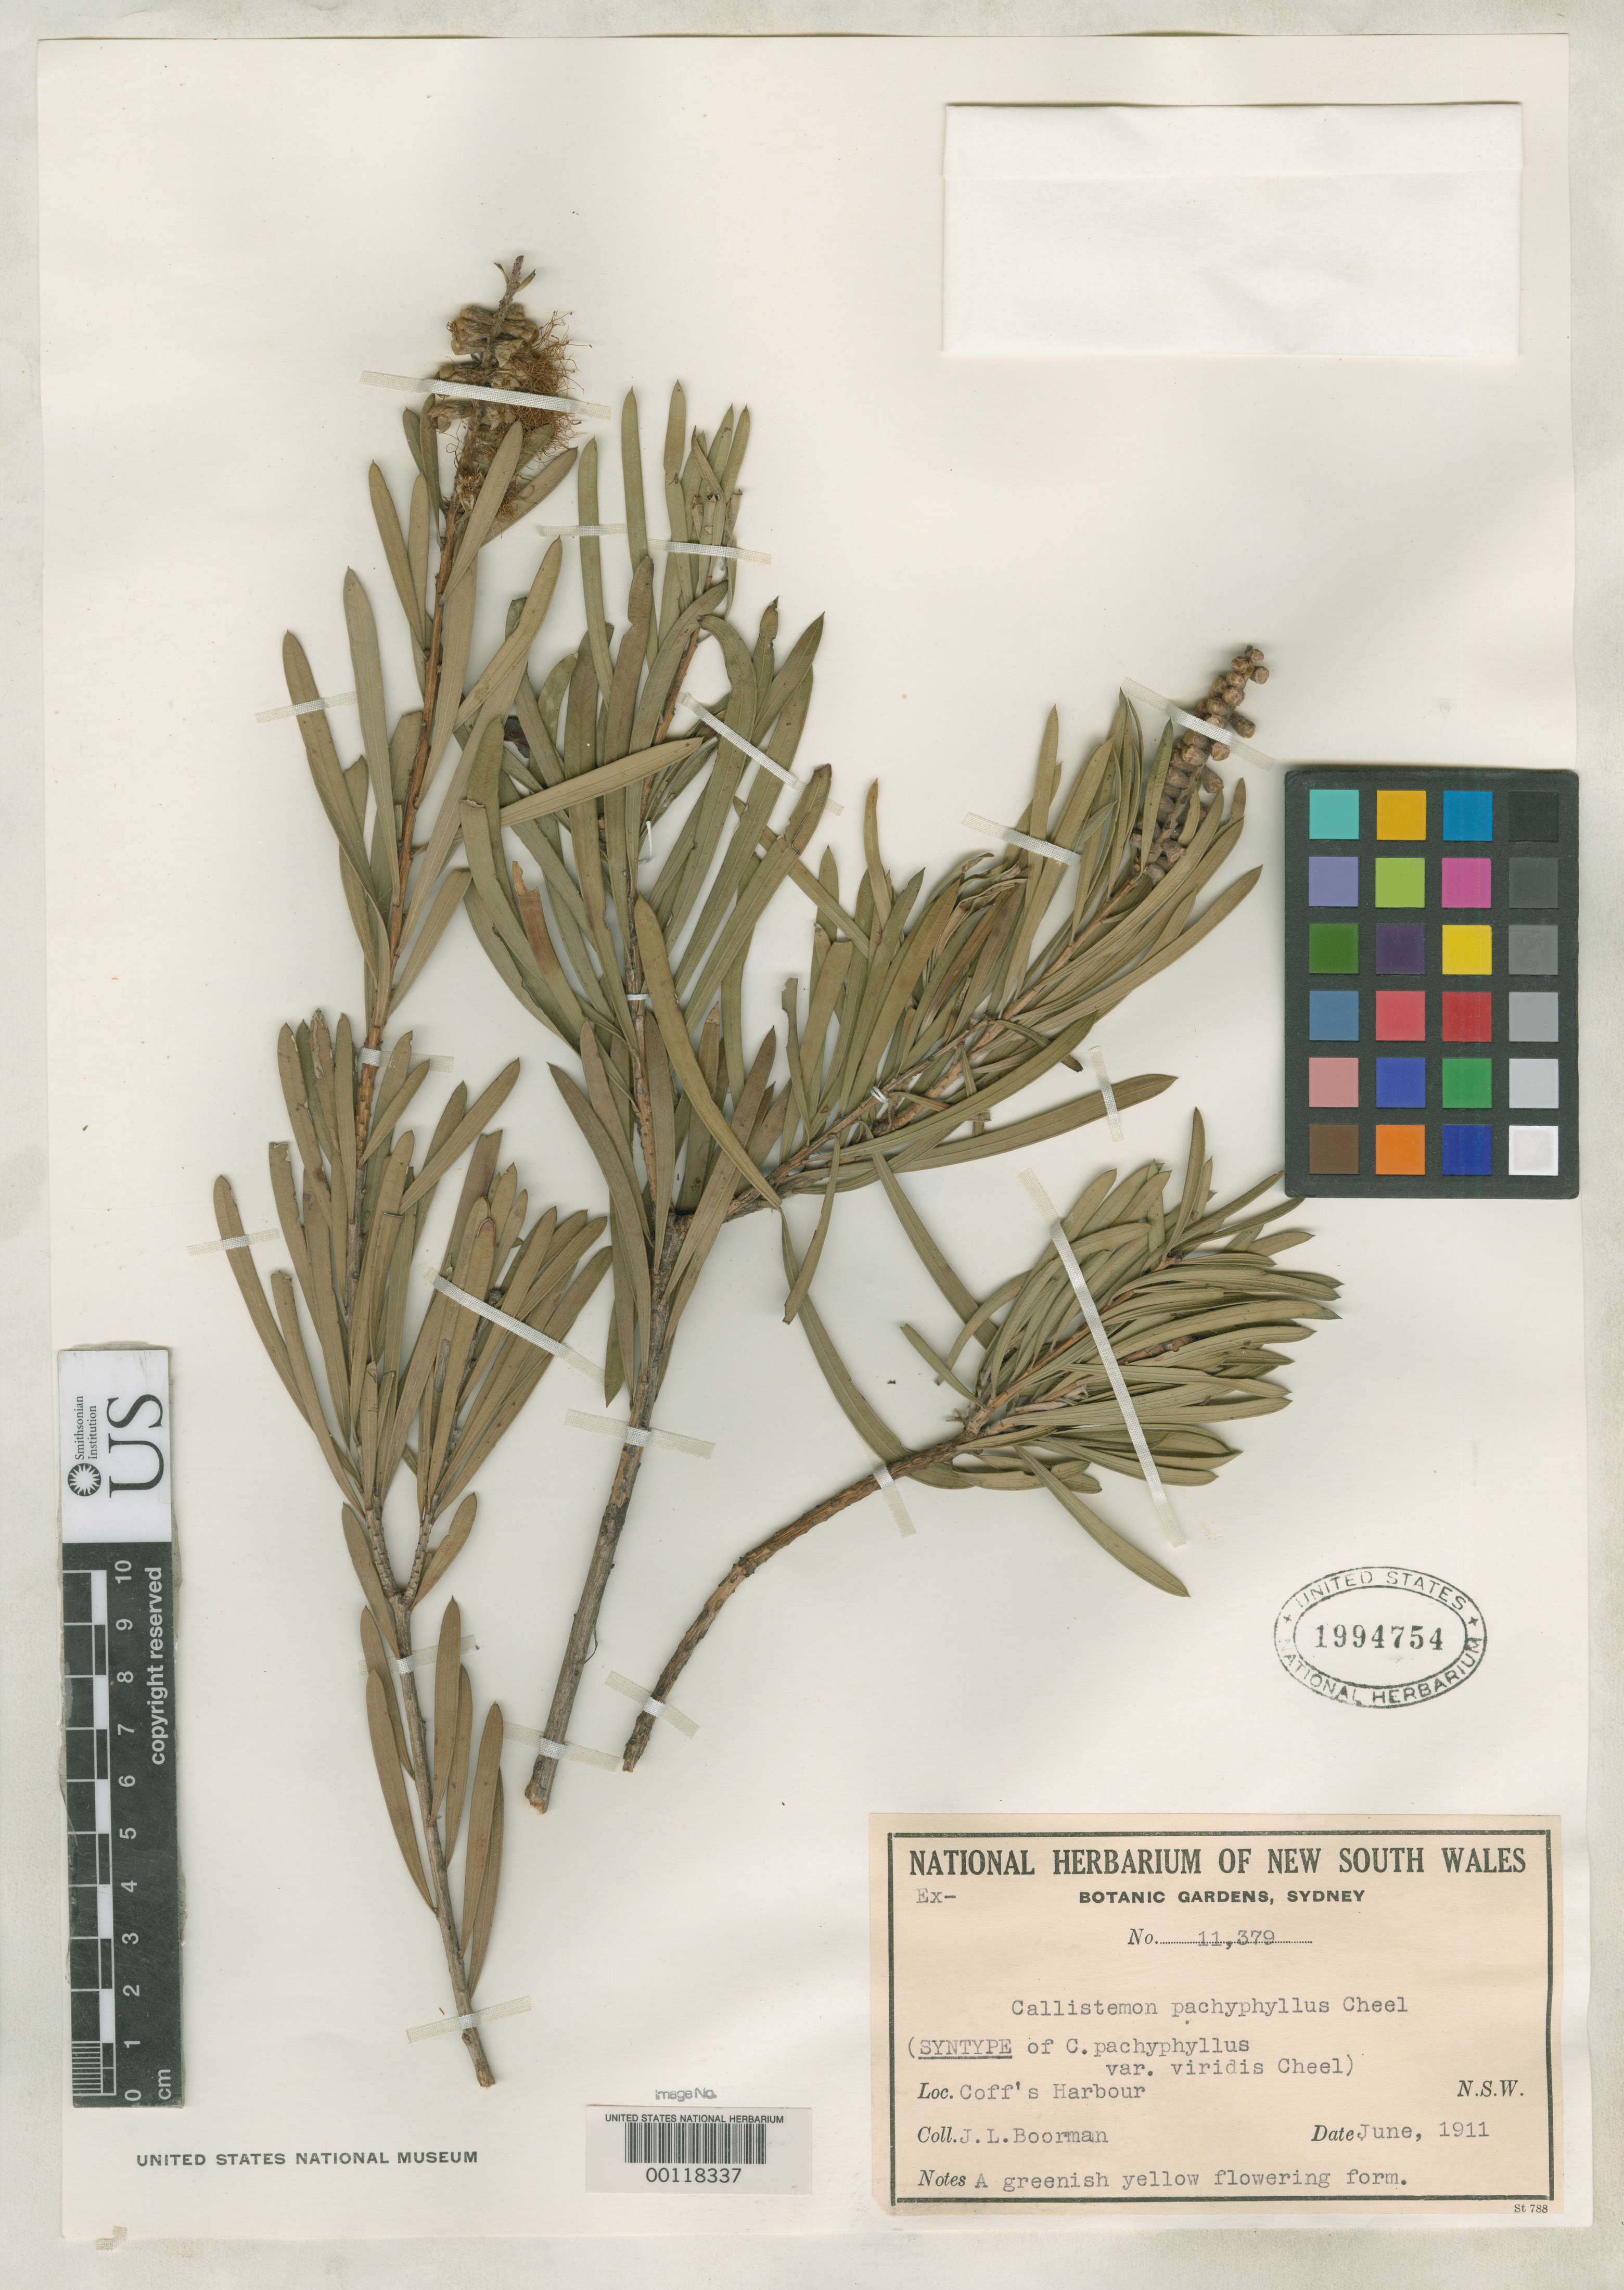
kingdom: Plantae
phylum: Tracheophyta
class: Magnoliopsida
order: Myrtales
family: Myrtaceae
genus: Callistemon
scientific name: Callistemon pachyphyllus var. viridis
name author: Cheel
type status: Isosyntype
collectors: J. Boorman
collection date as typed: Jun 1911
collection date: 1911-06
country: Australia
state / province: New South Wales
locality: Coff's Harbour.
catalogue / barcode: US 1994754